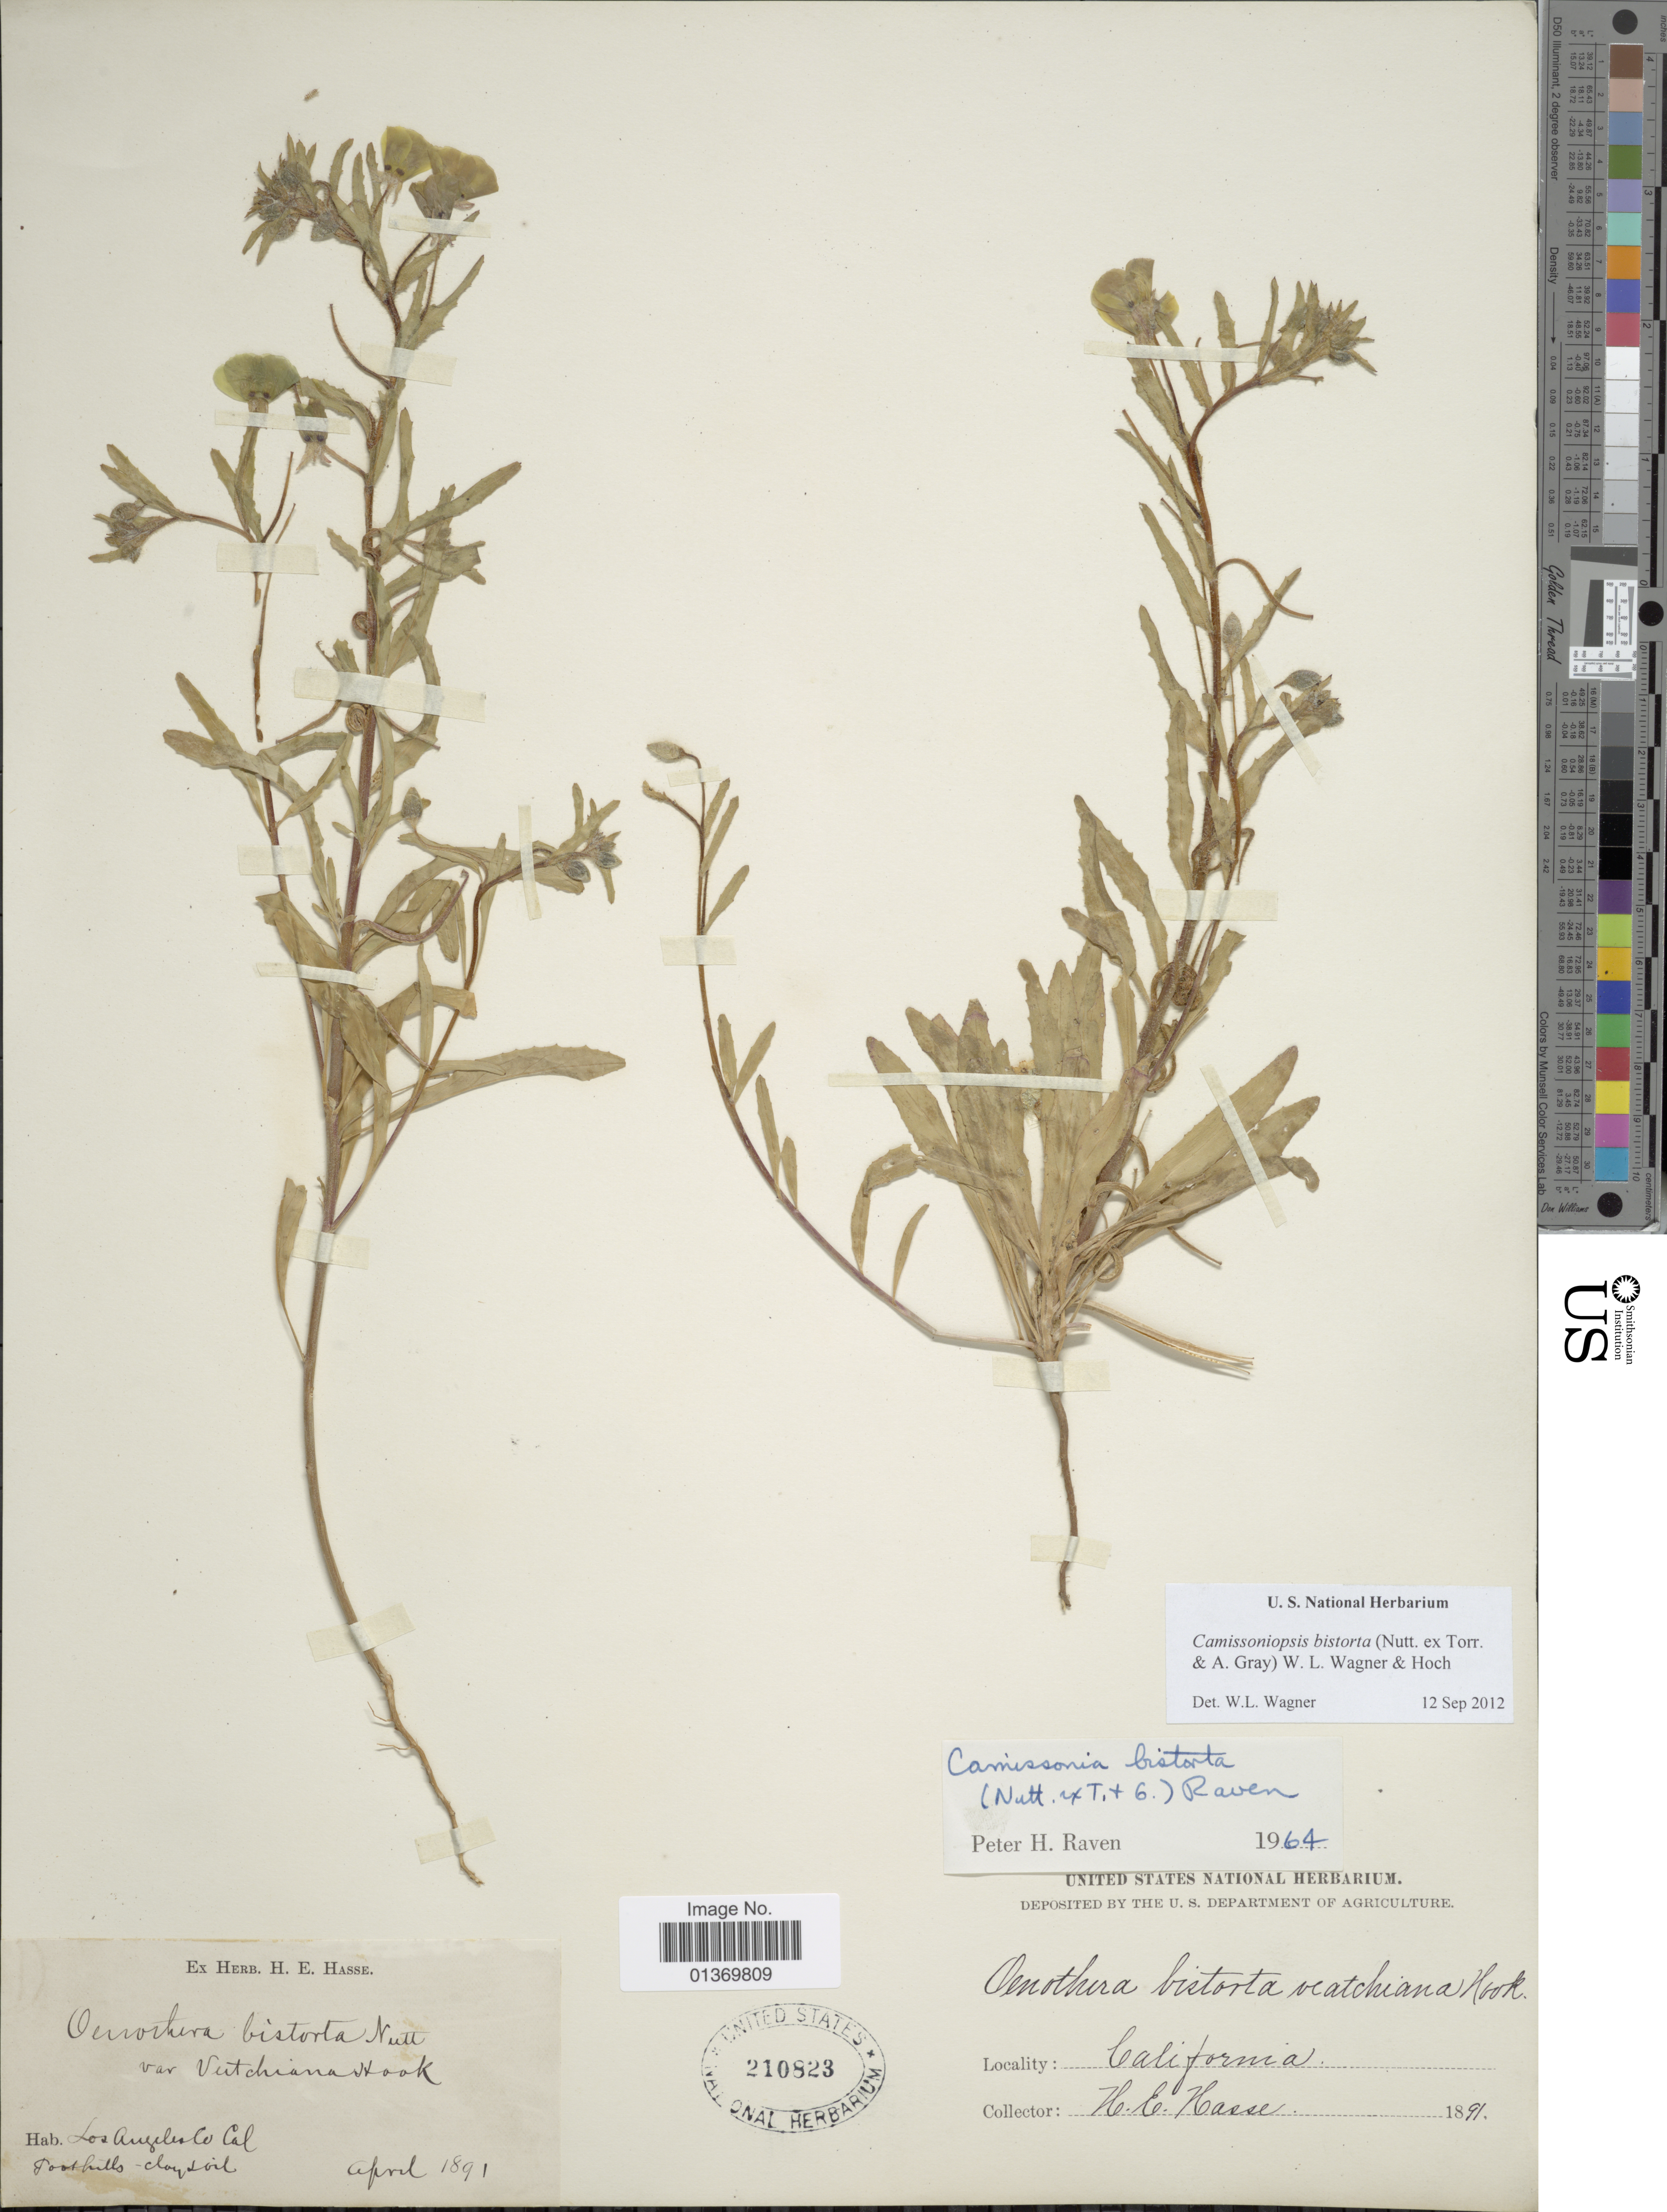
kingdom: Plantae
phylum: Tracheophyta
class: Magnoliopsida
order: Myrtales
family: Onagraceae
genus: Camissoniopsis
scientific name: Camissoniopsis bistorta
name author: (Nutt. ex Torr. & A. Gray) W.L. Wagner & Hoch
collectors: H. E. Hasse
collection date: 1891-04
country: United States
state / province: California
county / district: Los Angeles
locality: Los Angeles Co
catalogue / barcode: US 210823